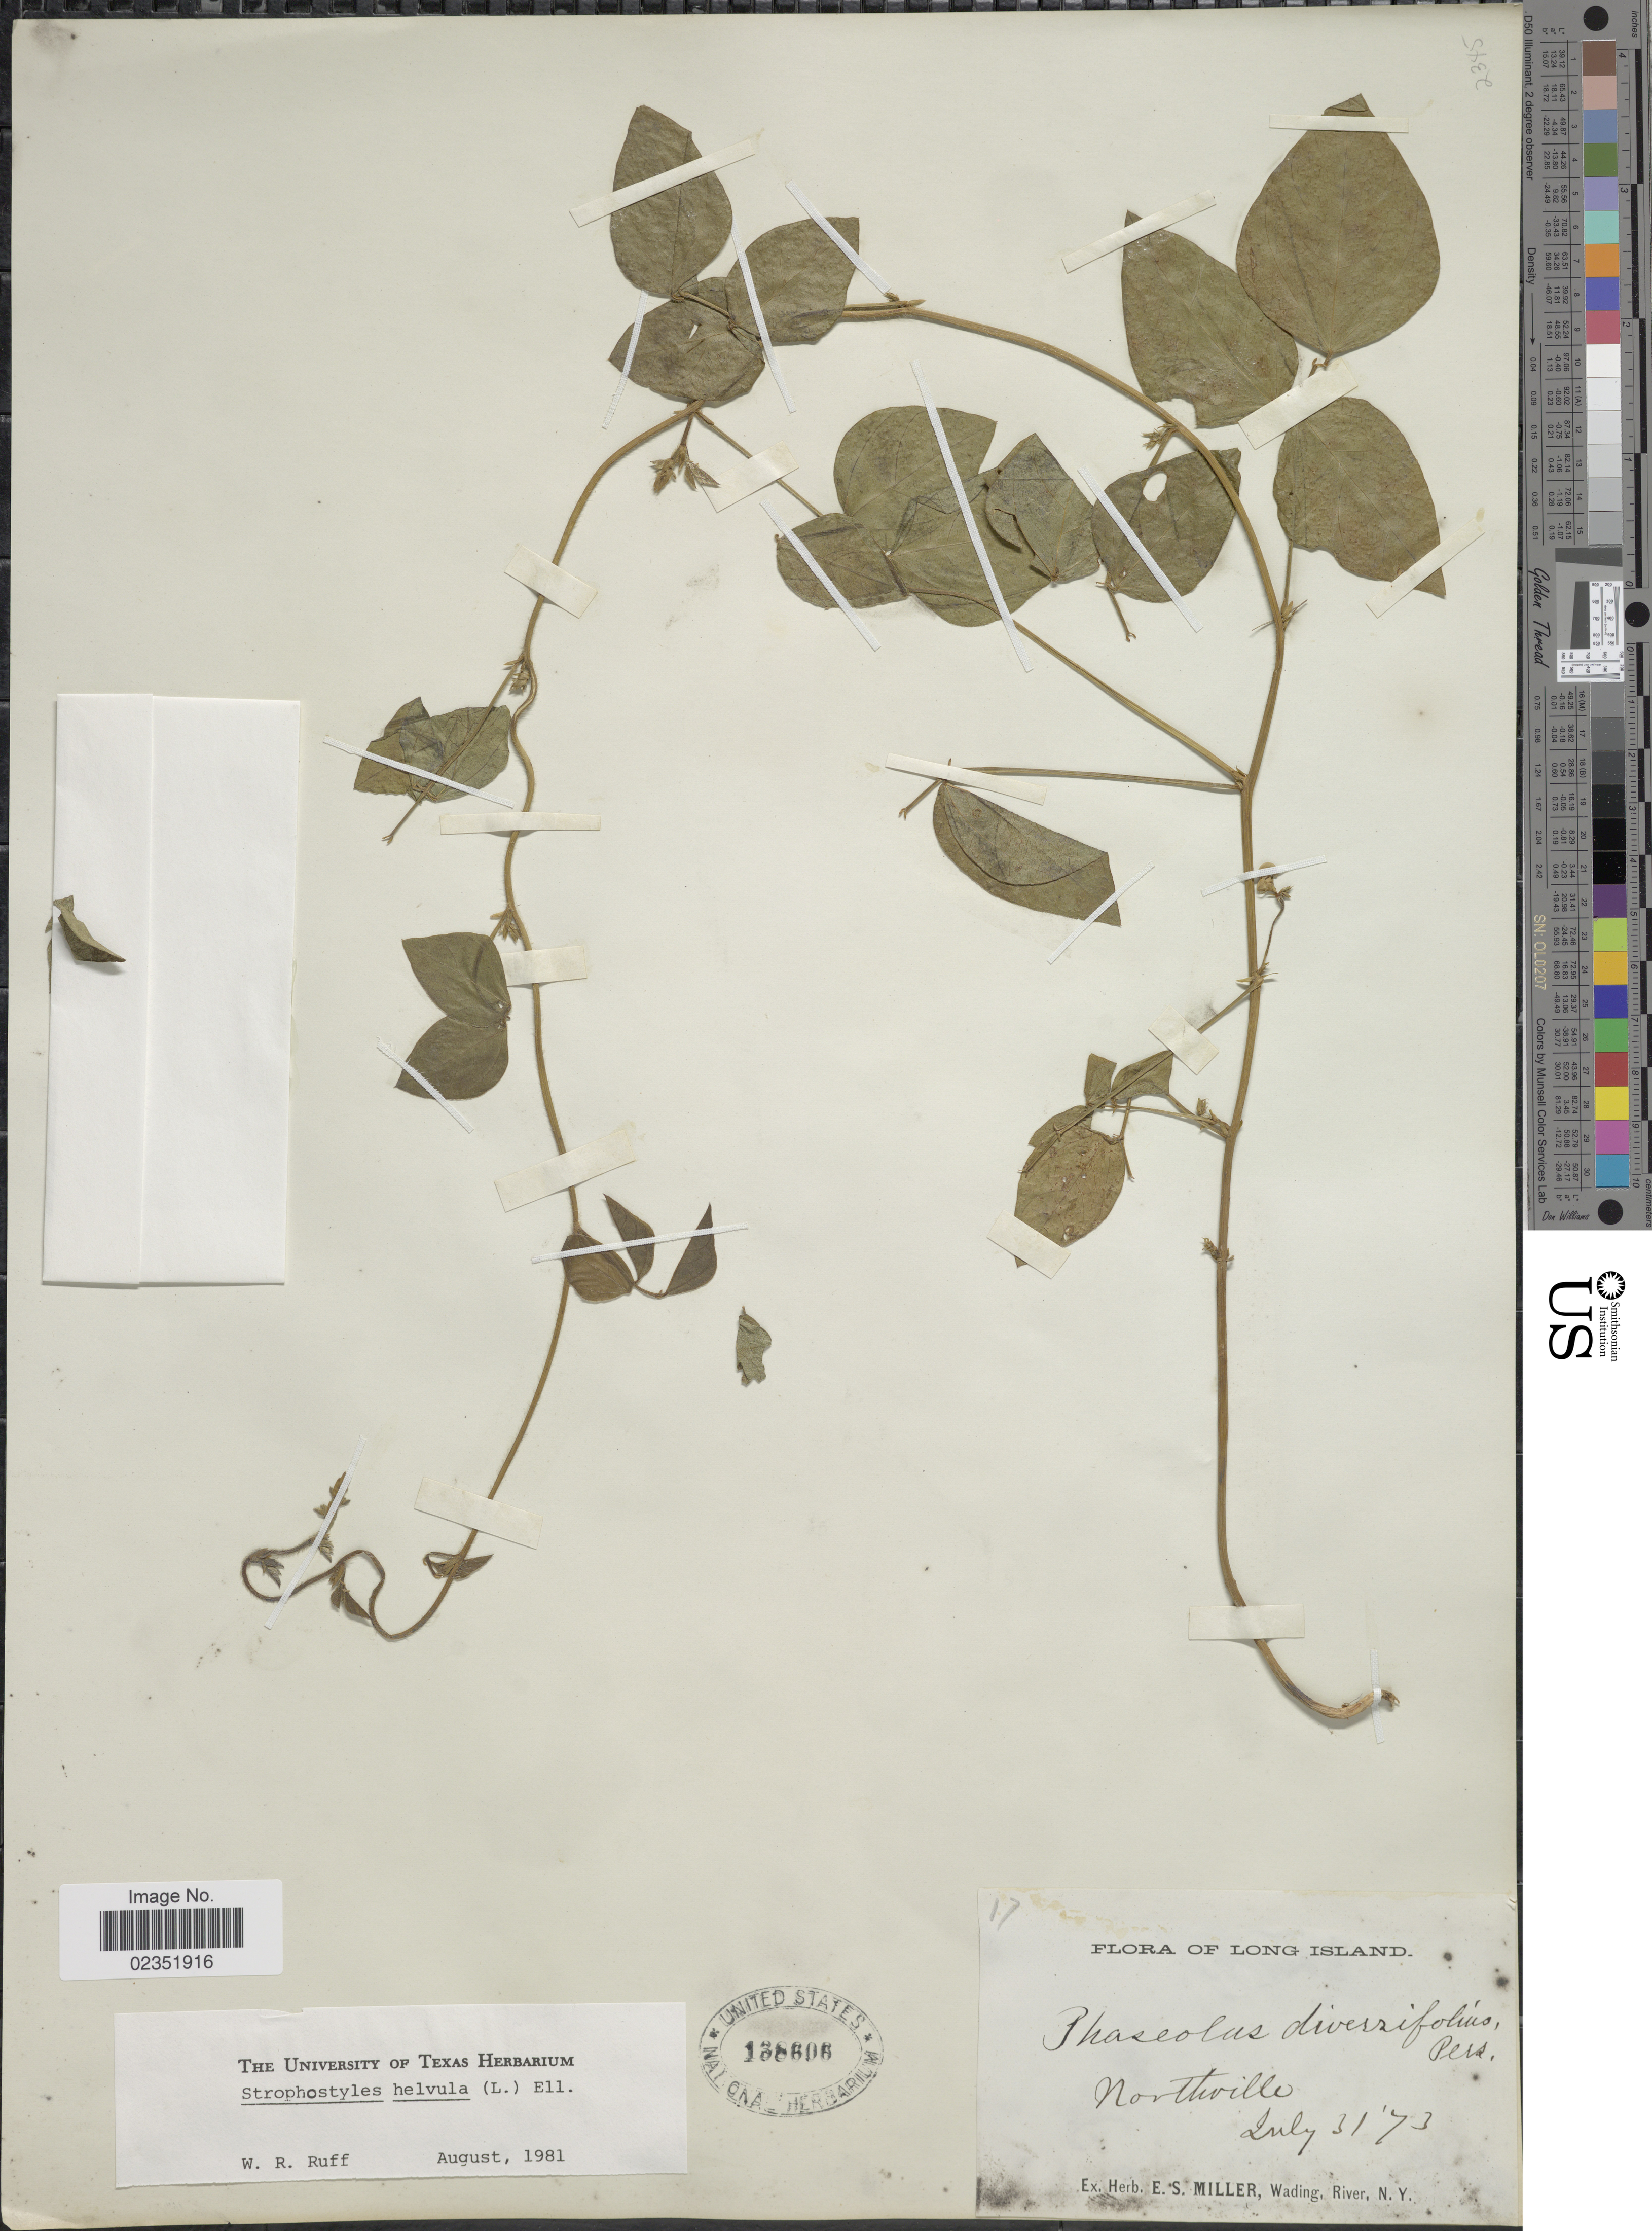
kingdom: Plantae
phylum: Tracheophyta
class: Magnoliopsida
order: Fabales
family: Fabaceae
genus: Strophostyles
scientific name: Strophostyles helvola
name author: (L.) Elliott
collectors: ex herb. E. S. Miller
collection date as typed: Transcribed d/m/y: 31/7/73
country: United States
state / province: New York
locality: Long Island, Northville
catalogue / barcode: US 138606